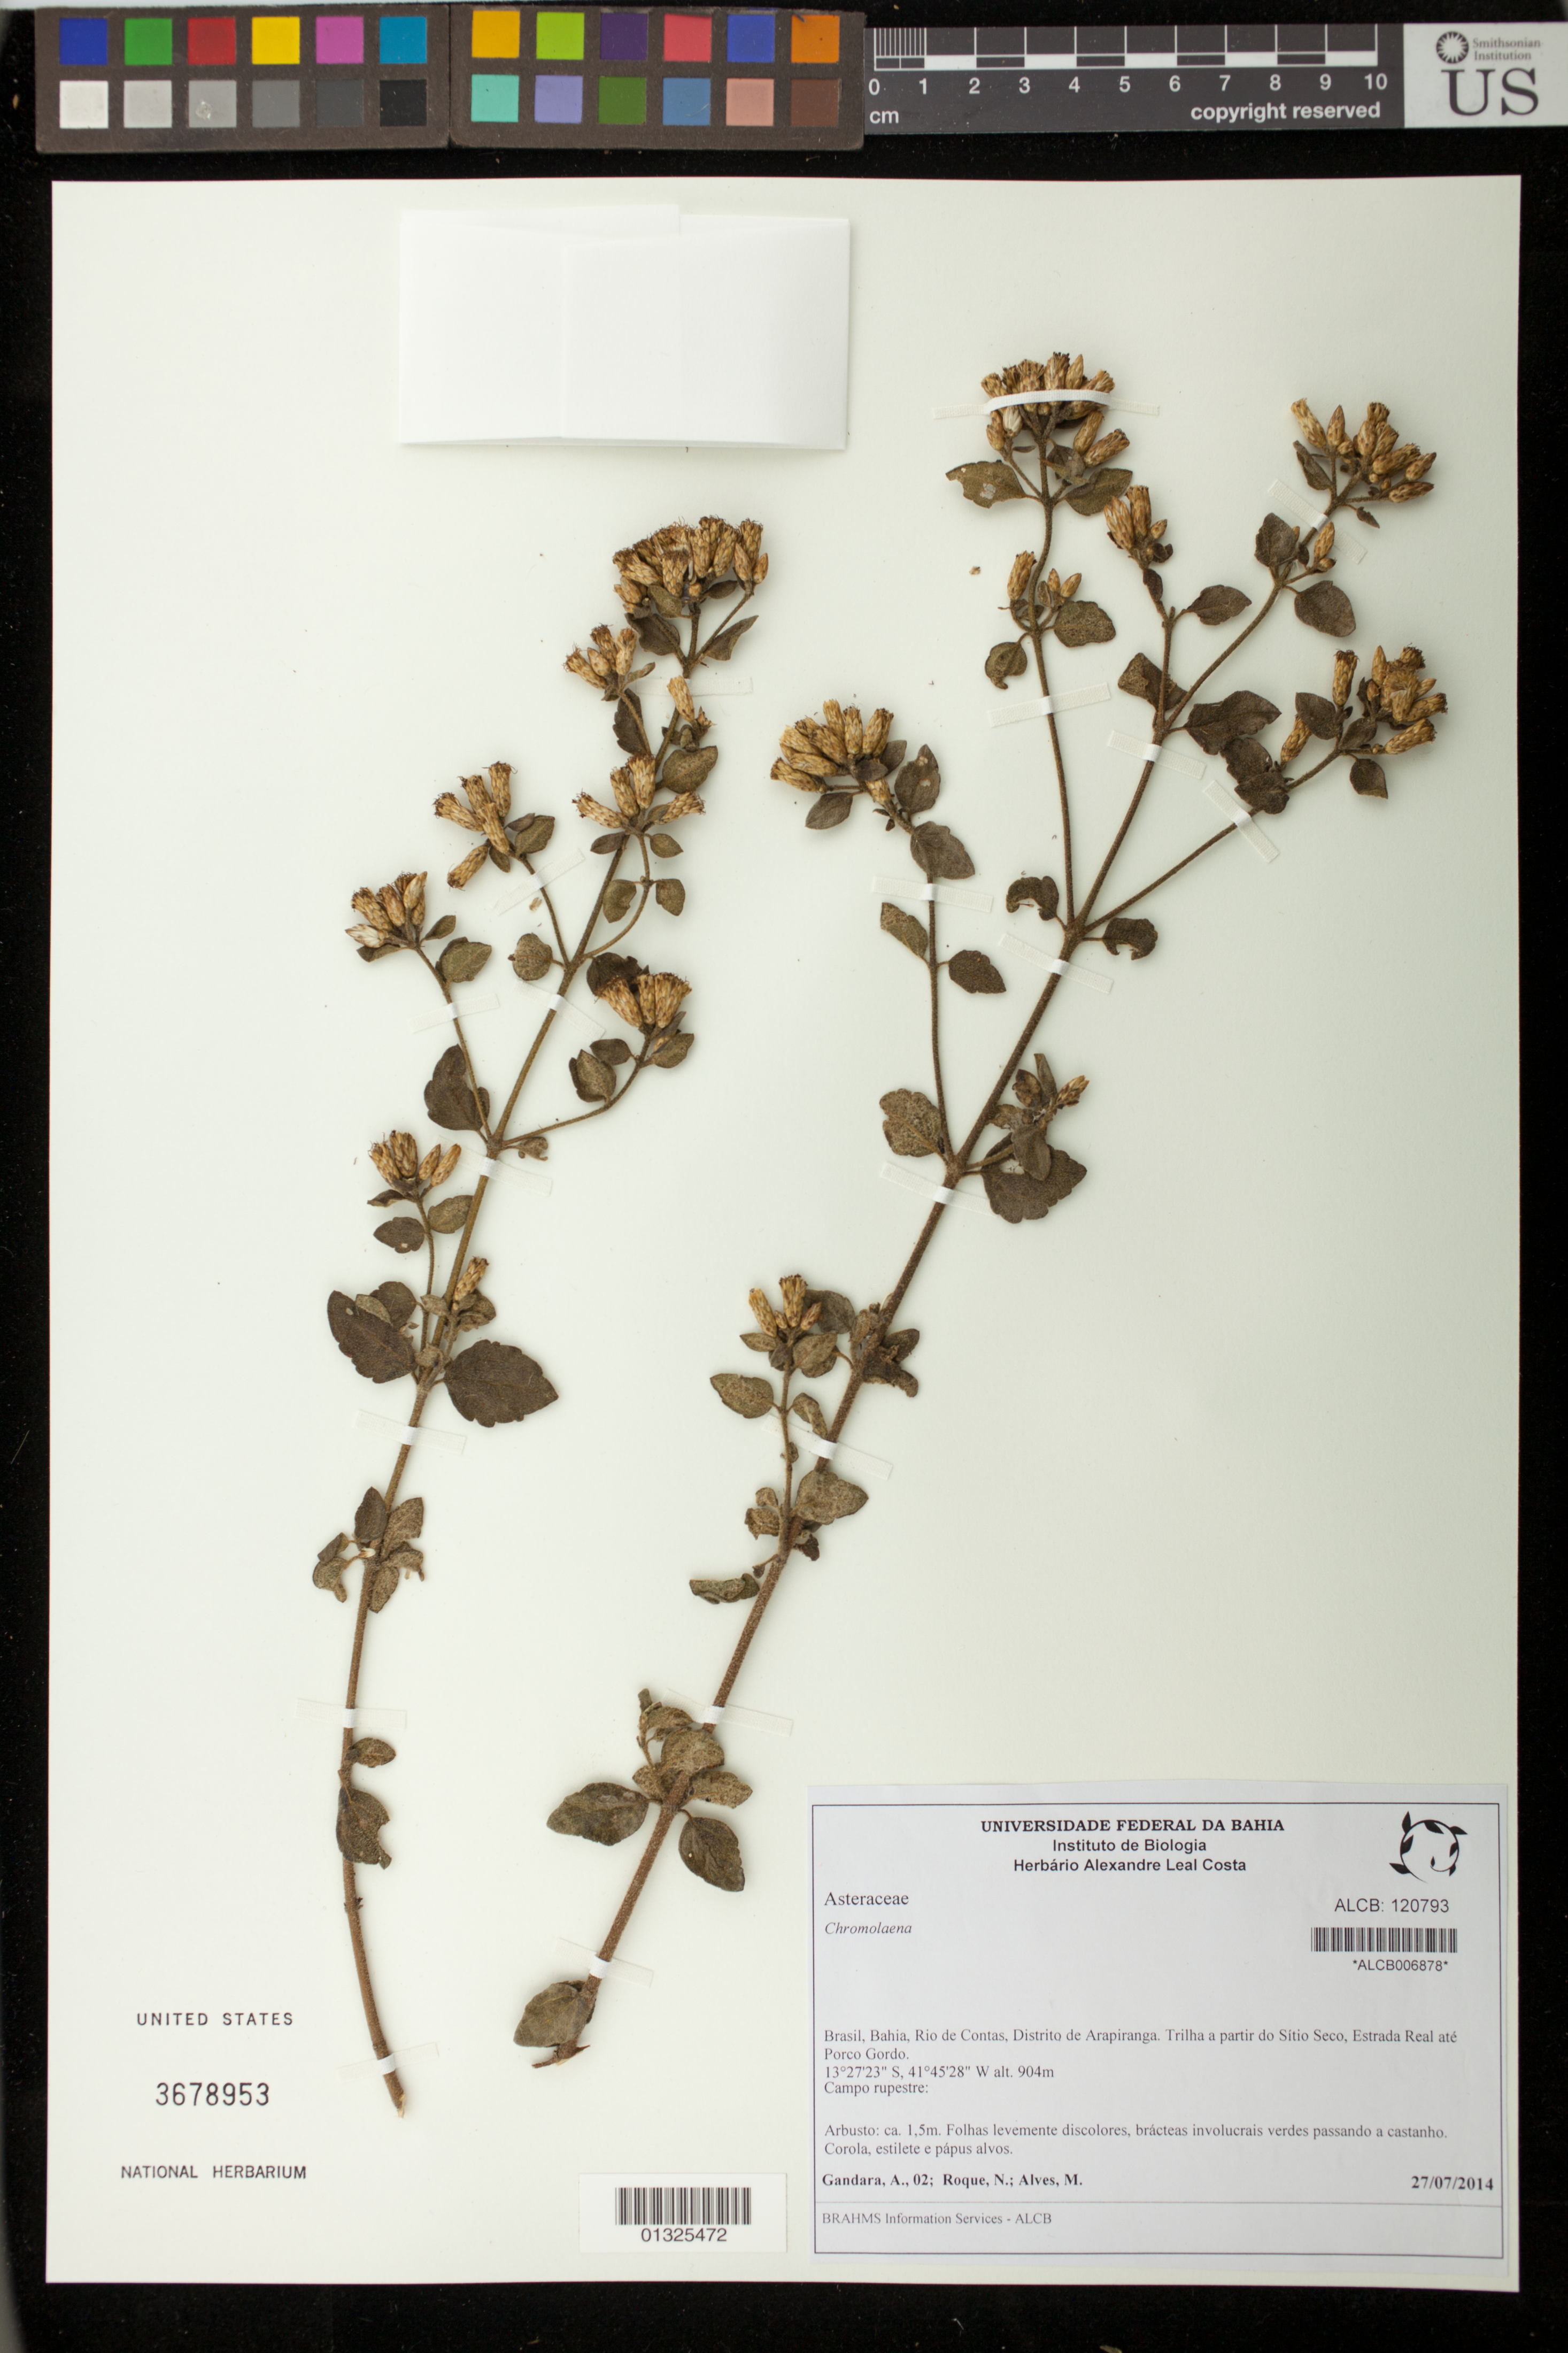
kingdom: Plantae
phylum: Tracheophyta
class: Magnoliopsida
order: Asterales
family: Asteraceae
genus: Chromolaena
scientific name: Chromolaena sp.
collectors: A. Gándara, N. Roque & M. Alves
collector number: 2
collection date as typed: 27 July 2014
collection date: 2014-07-27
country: Brazil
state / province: Bahia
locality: Rio de Contas, Distrito de Arapiranga, Trilhas a partir do Sitio Seco, Estrada Real ate Porco Gordo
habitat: Campo rupestre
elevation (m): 904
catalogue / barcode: US 3678953